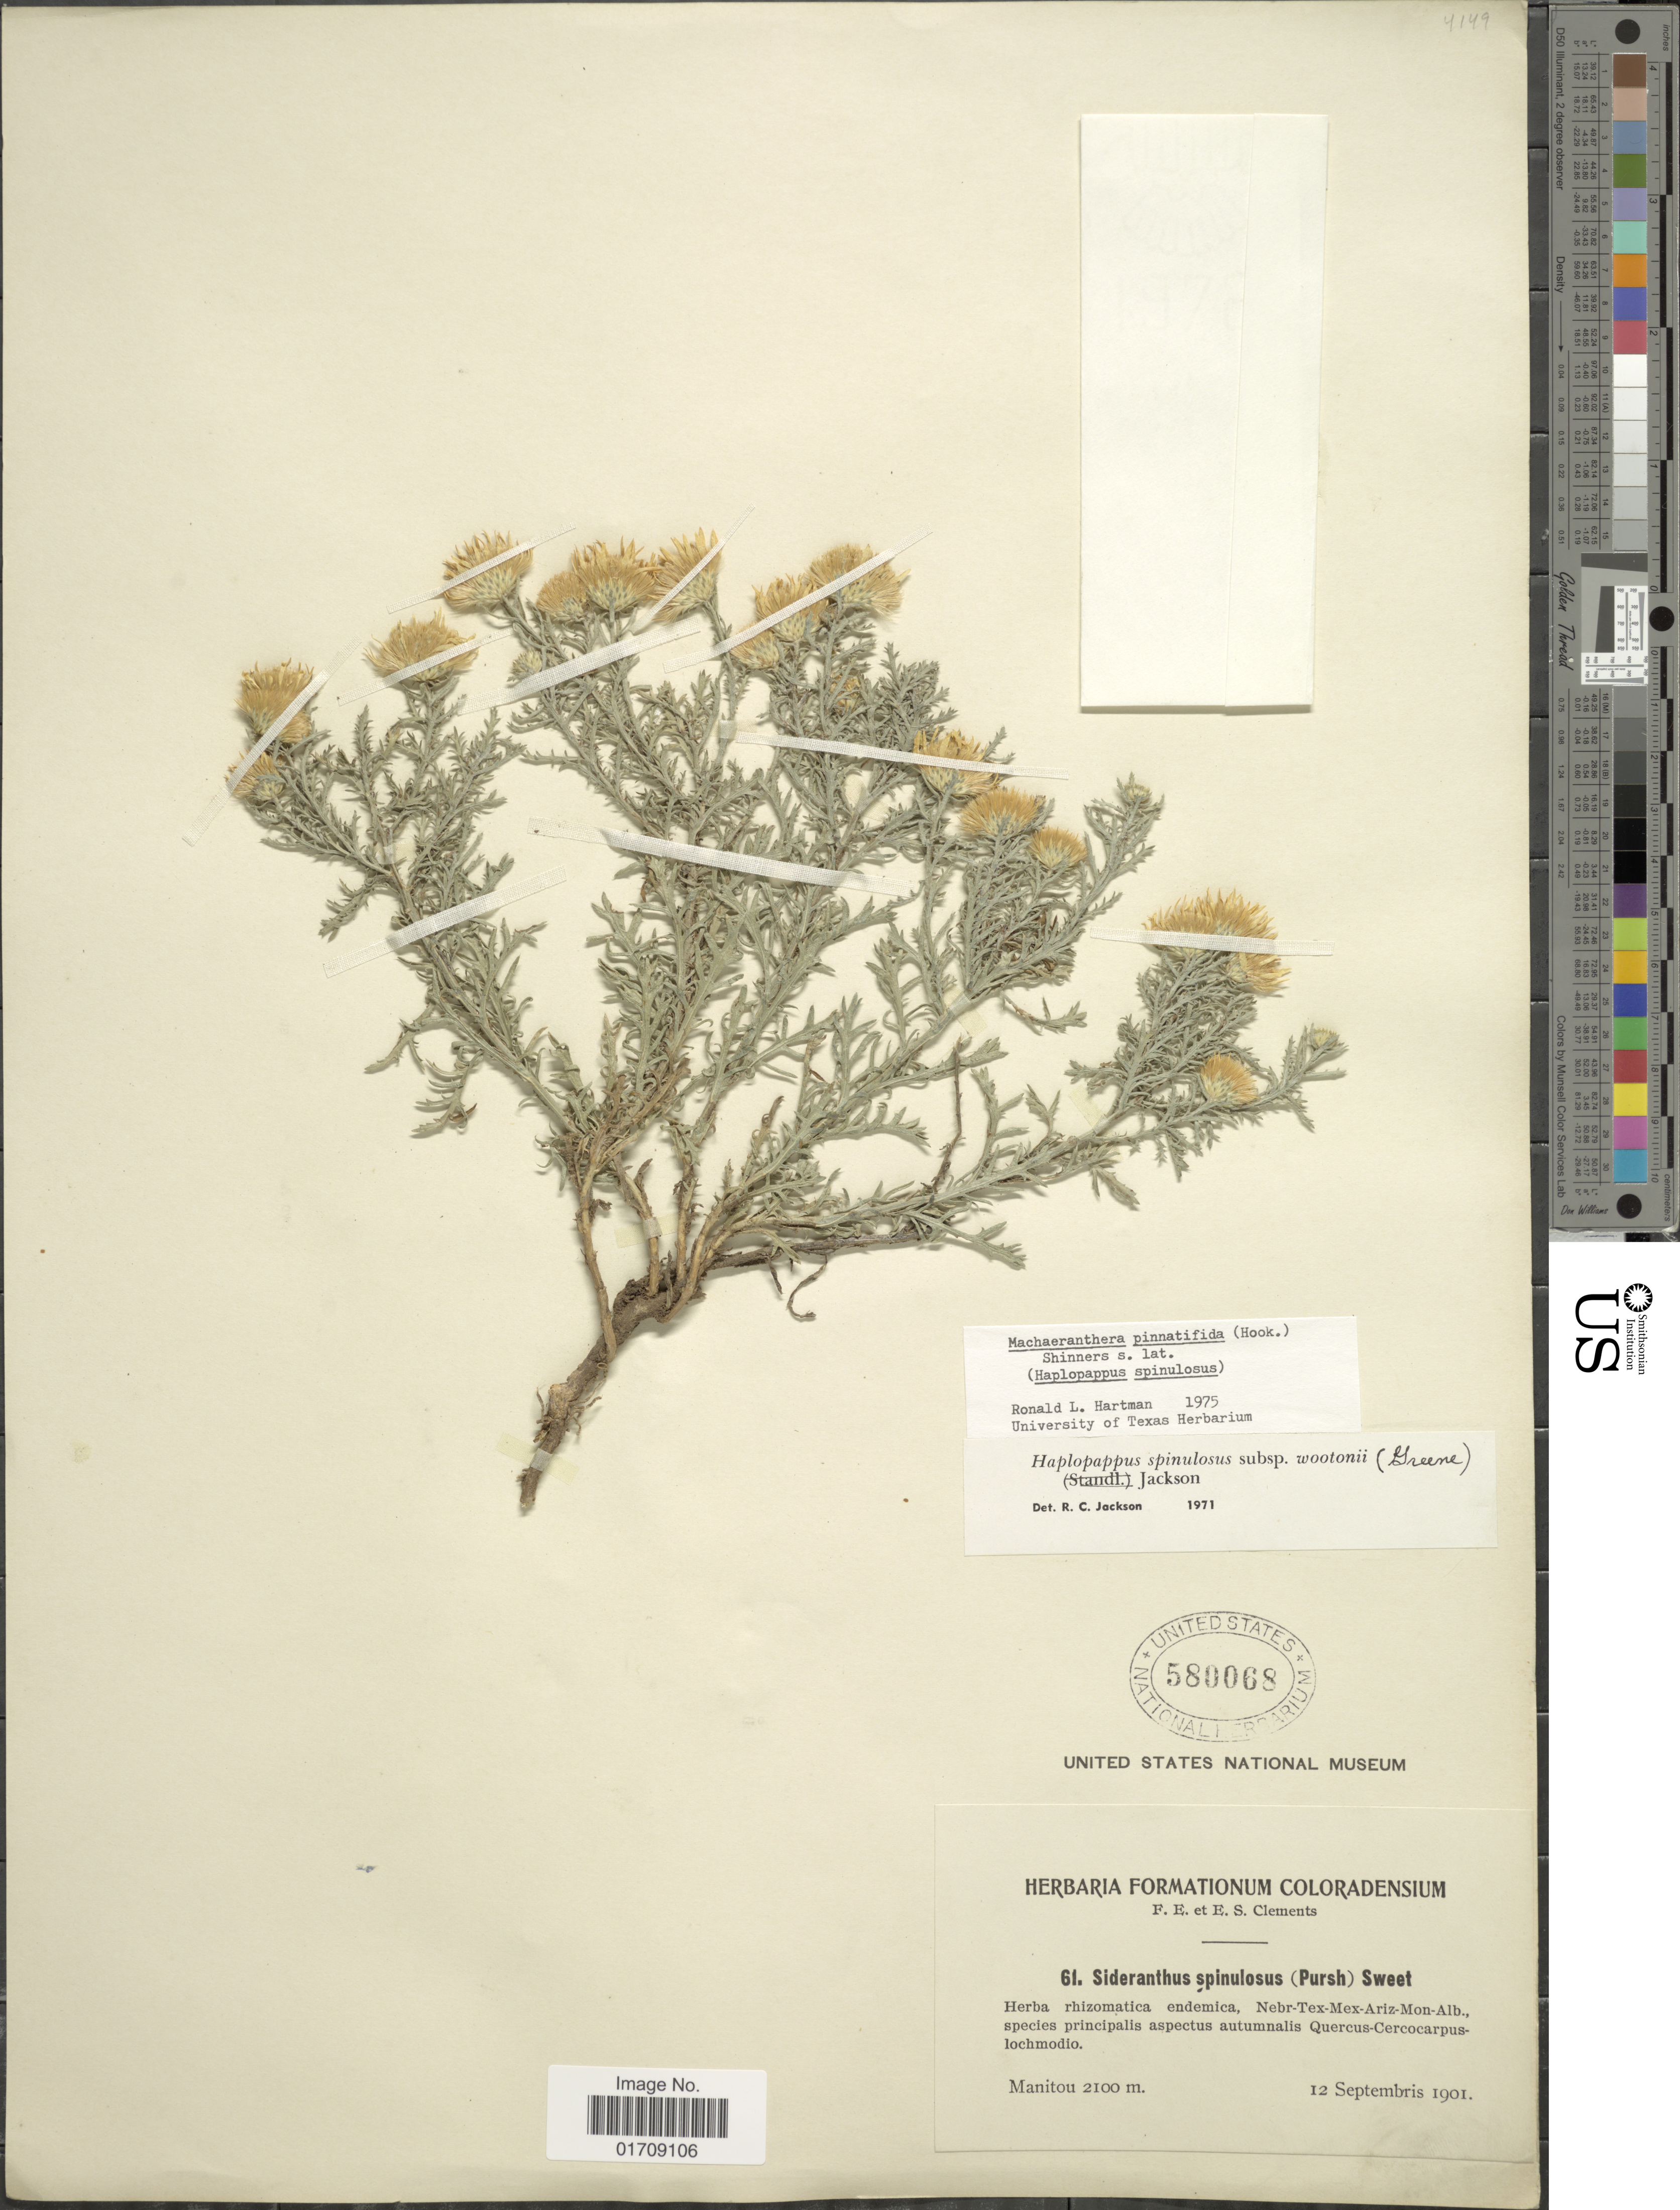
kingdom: Plantae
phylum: Tracheophyta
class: Magnoliopsida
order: Asterales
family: Asteraceae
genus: Machaeranthera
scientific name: Machaeranthera pinnatifida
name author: (Hook.) Shinners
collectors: F. E. Clements & E. S. Clements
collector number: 61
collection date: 1901-09-12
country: United States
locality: Nebr-Tex-Mex-Ariz-Mon-Alb., Manitou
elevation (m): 2100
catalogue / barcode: US 580068